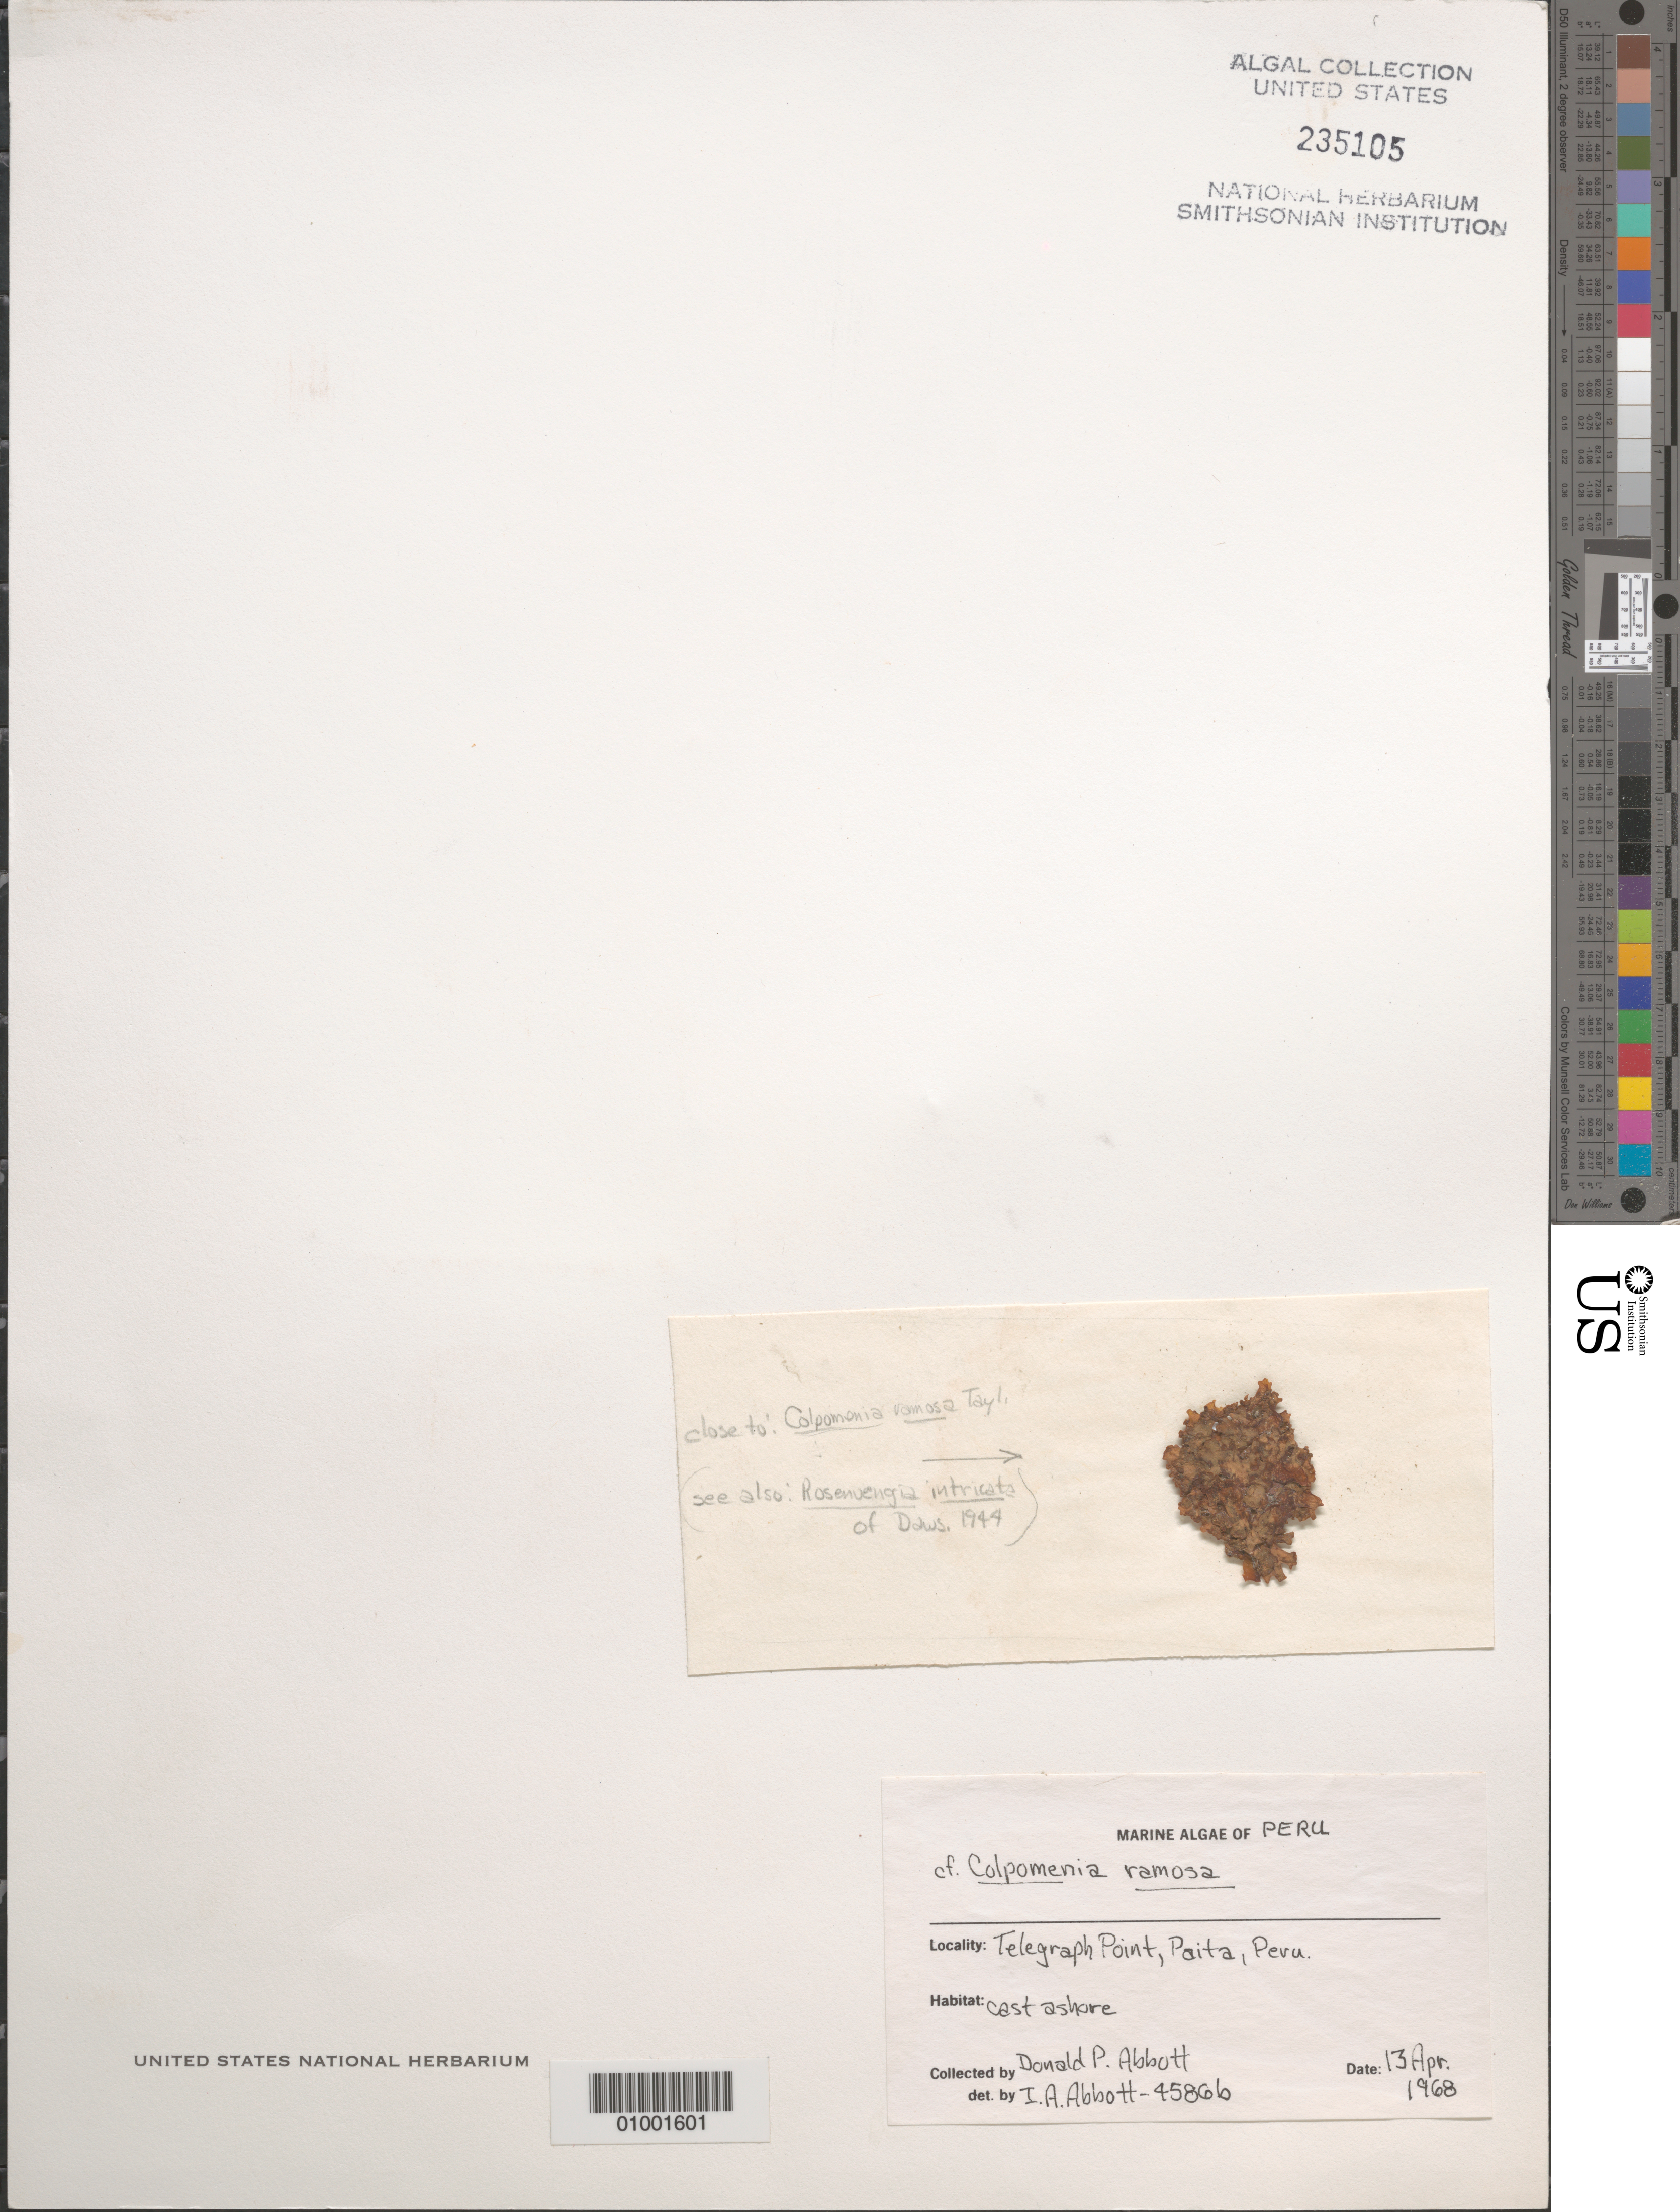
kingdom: Chromista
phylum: Ochrophyta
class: Phaeophyceae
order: Scytosiphonales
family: Scytosiphonaceae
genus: Colpomenia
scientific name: Colpomenia ramosa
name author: W.R. Taylor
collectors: D. P. Abbott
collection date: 1968-04-13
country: Peru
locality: Telegraph Point, Paita.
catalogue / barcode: US 235105